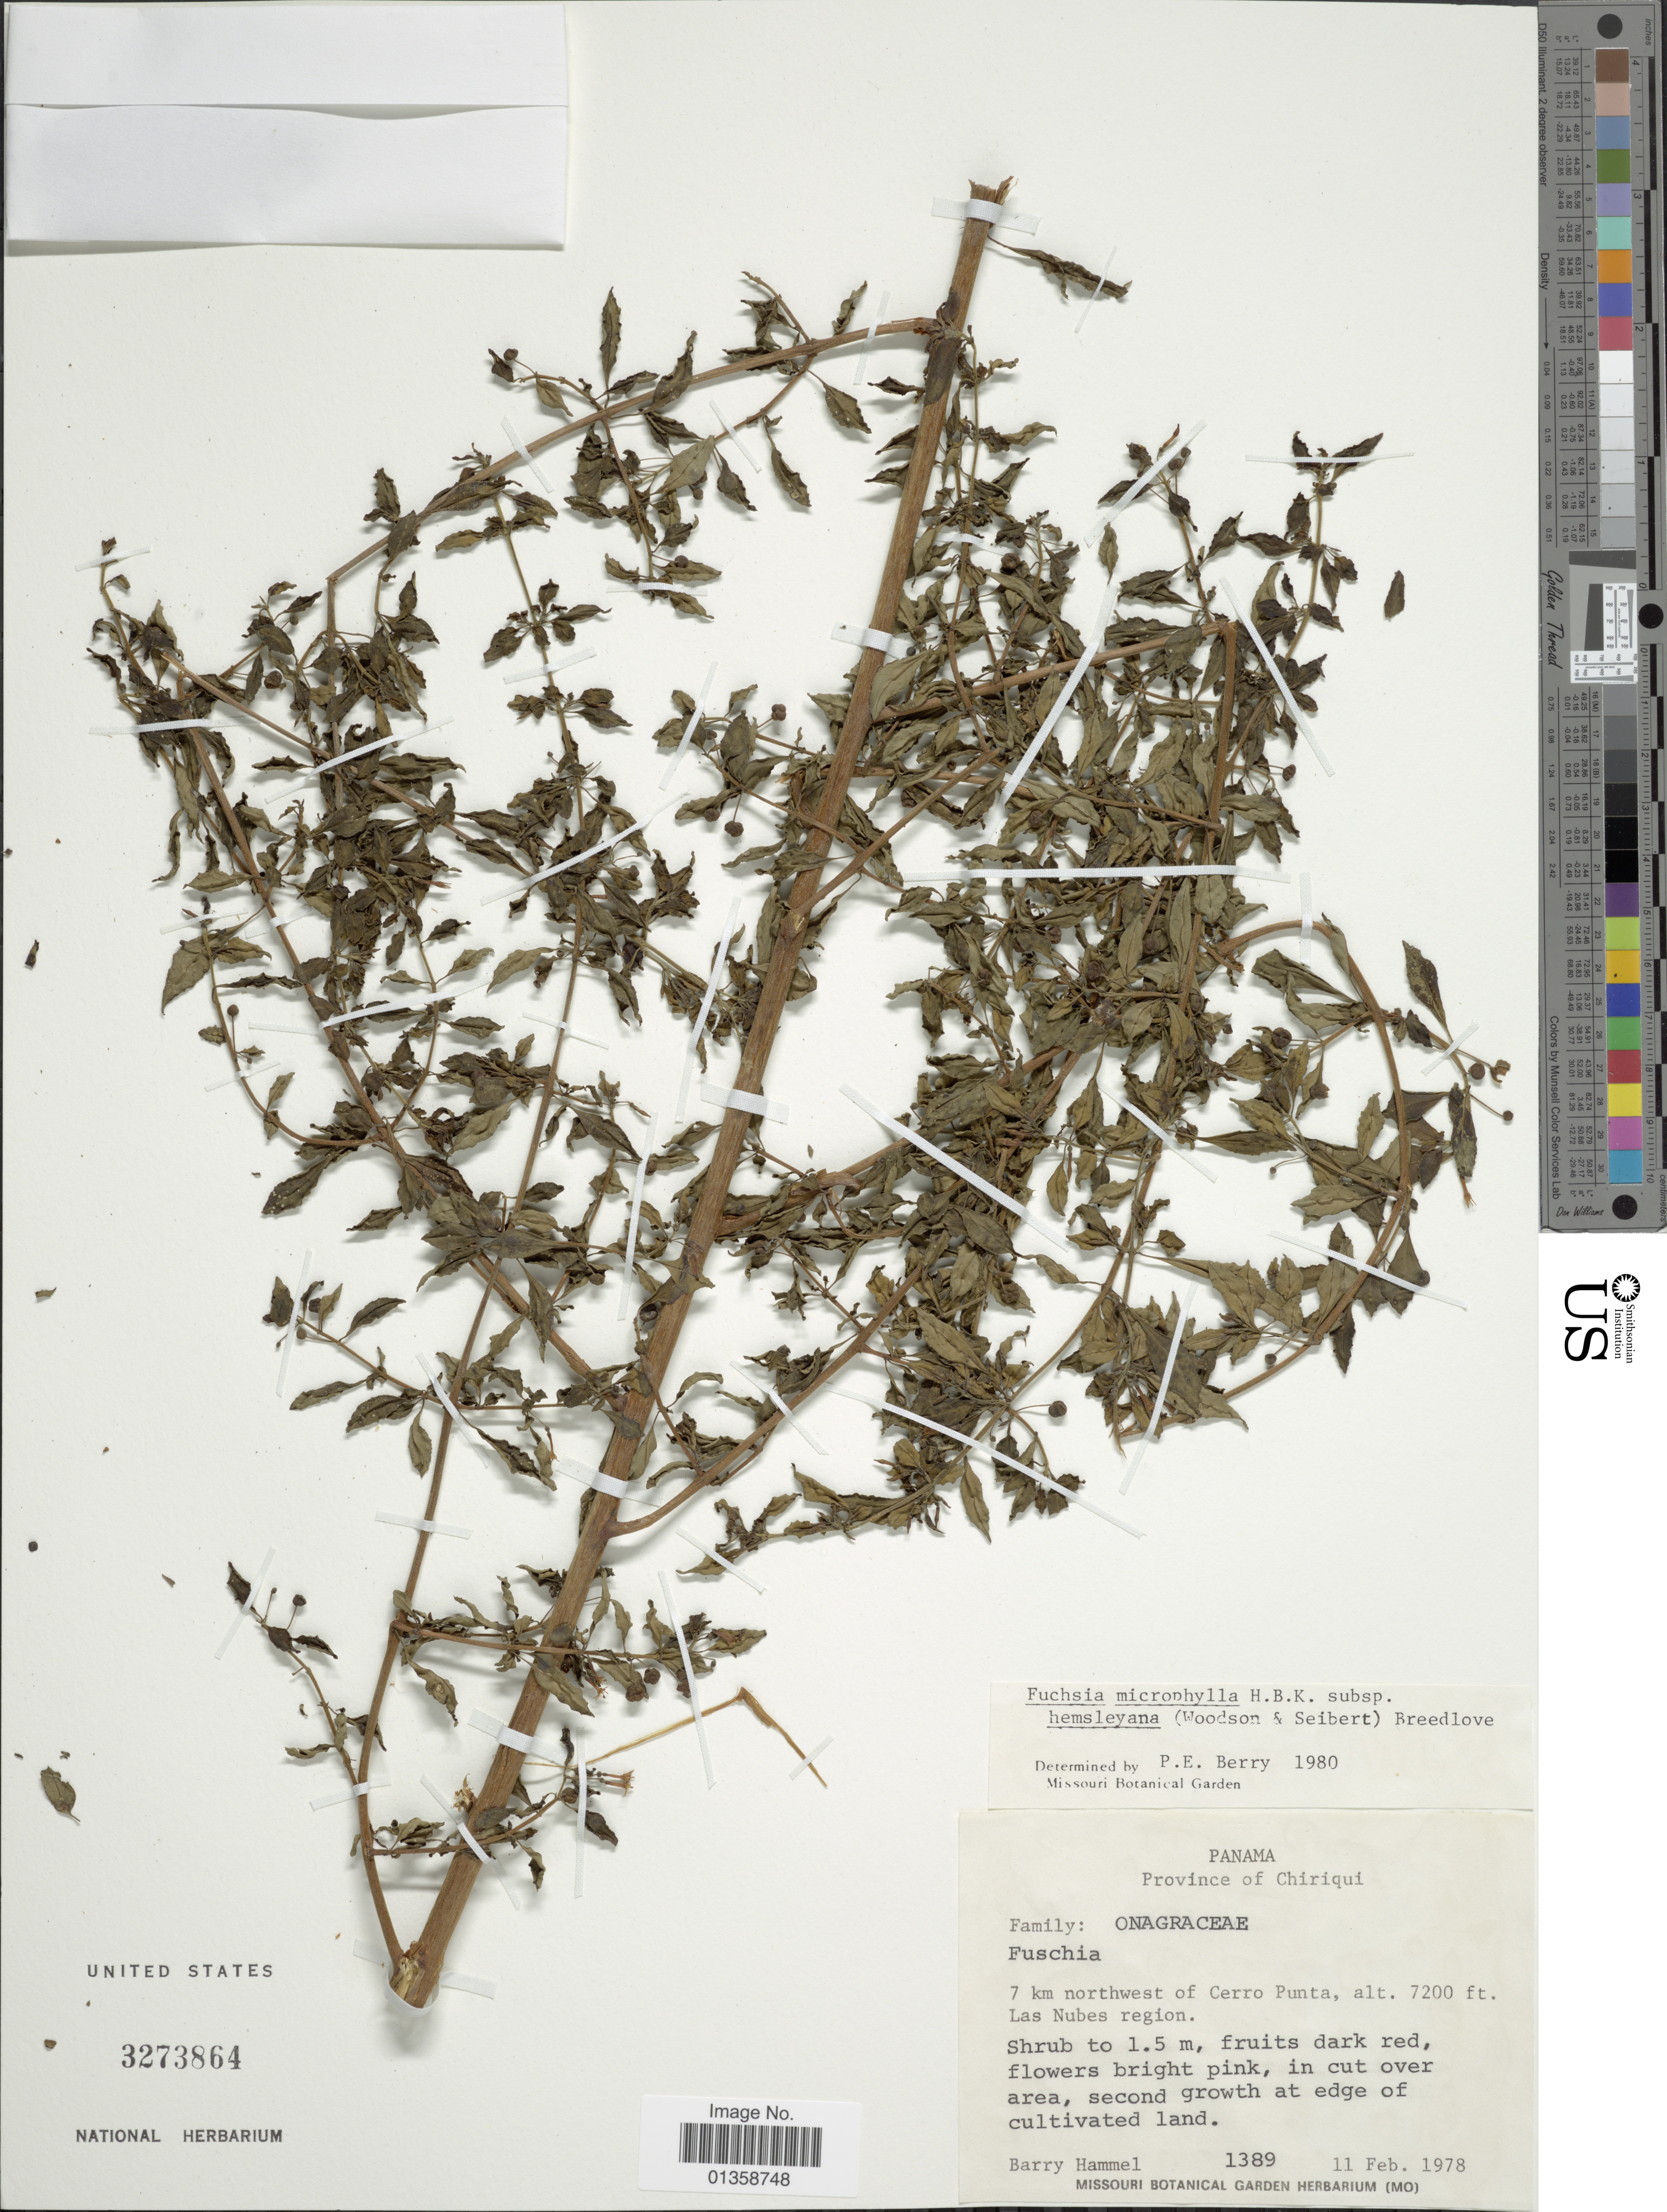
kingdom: Plantae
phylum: Tracheophyta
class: Magnoliopsida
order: Myrtales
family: Onagraceae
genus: Fuchsia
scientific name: Fuchsia microphylla subsp. hemsleyana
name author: (Woodson & Seibert) Breedlove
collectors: B. Hammel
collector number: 1389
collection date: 1979-02-11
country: Panama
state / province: Chiriqui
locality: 7 km northwest of Cerro Punta, Las Nubes region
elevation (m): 2195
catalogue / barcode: US 3273864